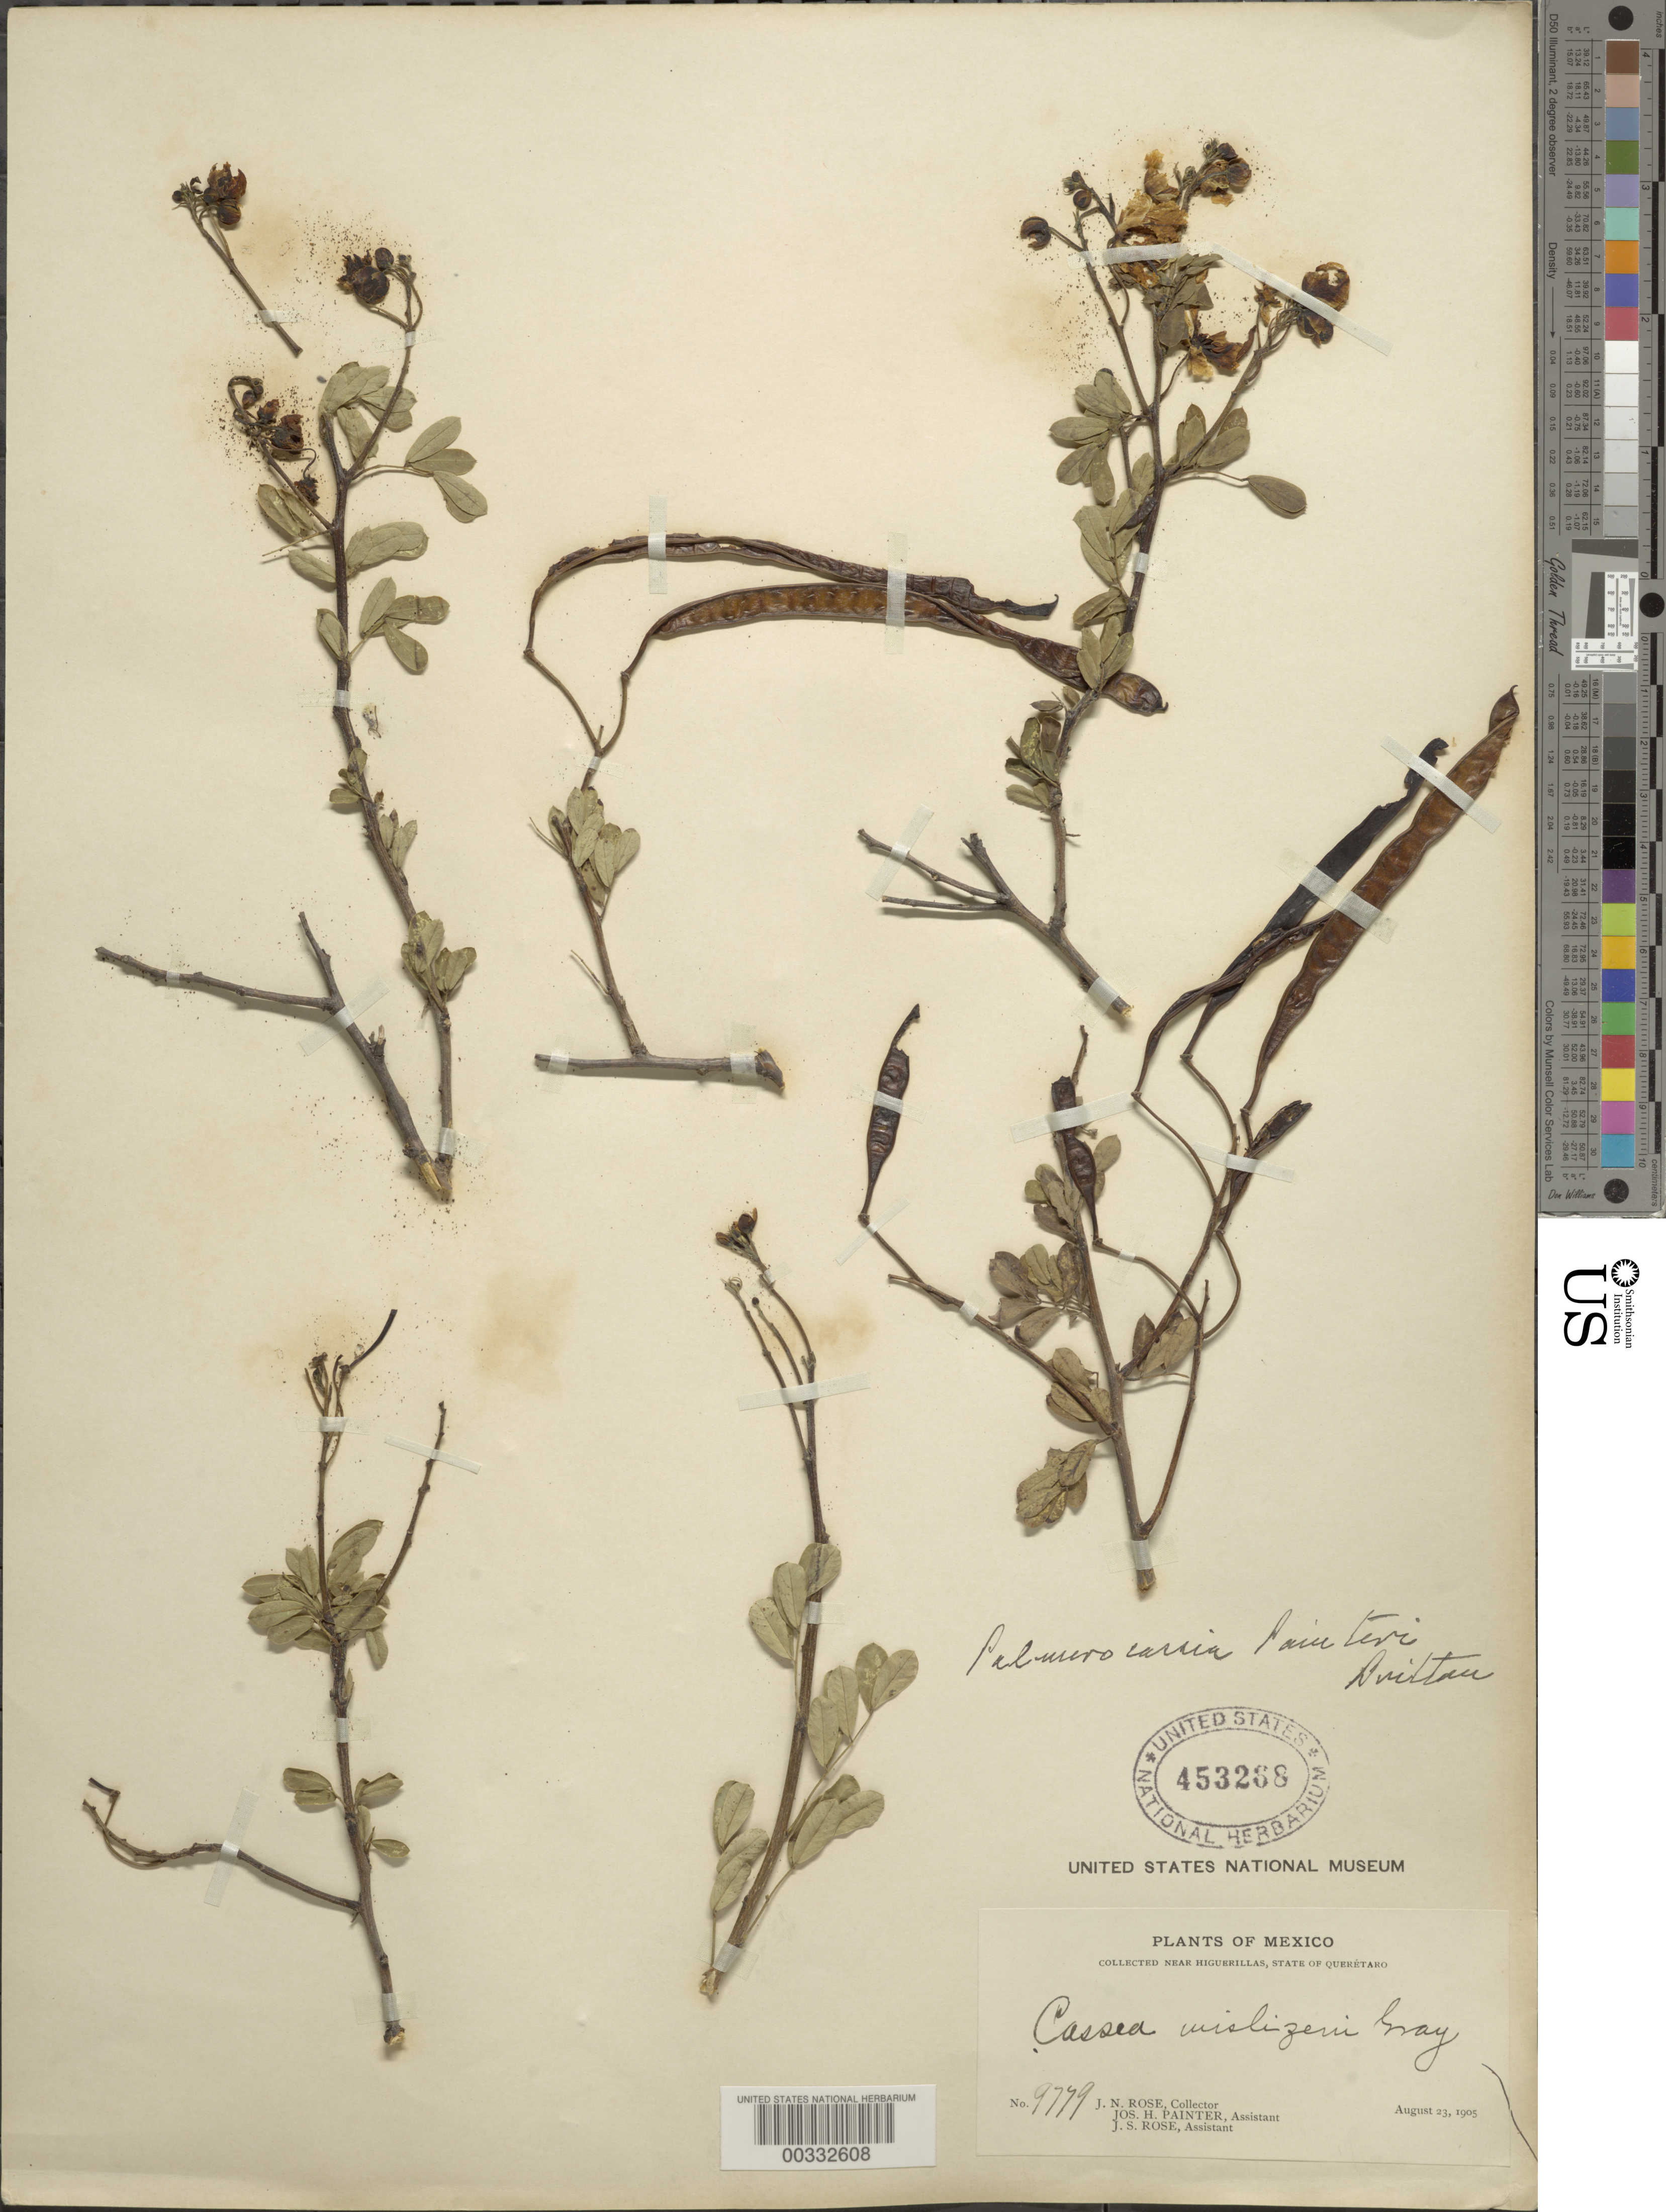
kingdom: Plantae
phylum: Tracheophyta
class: Magnoliopsida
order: Fabales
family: Fabaceae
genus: Senna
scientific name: Senna wislizeni var. painteri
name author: (Britton & Rose) H.S. Irwin & Barneby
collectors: J. N. Rose, J. H. Painter & J. S. Rose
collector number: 9779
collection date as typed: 23 Aug 1905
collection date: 1905-08-23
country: Mexico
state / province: Querétaro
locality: Near Higuerillas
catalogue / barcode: US 453268